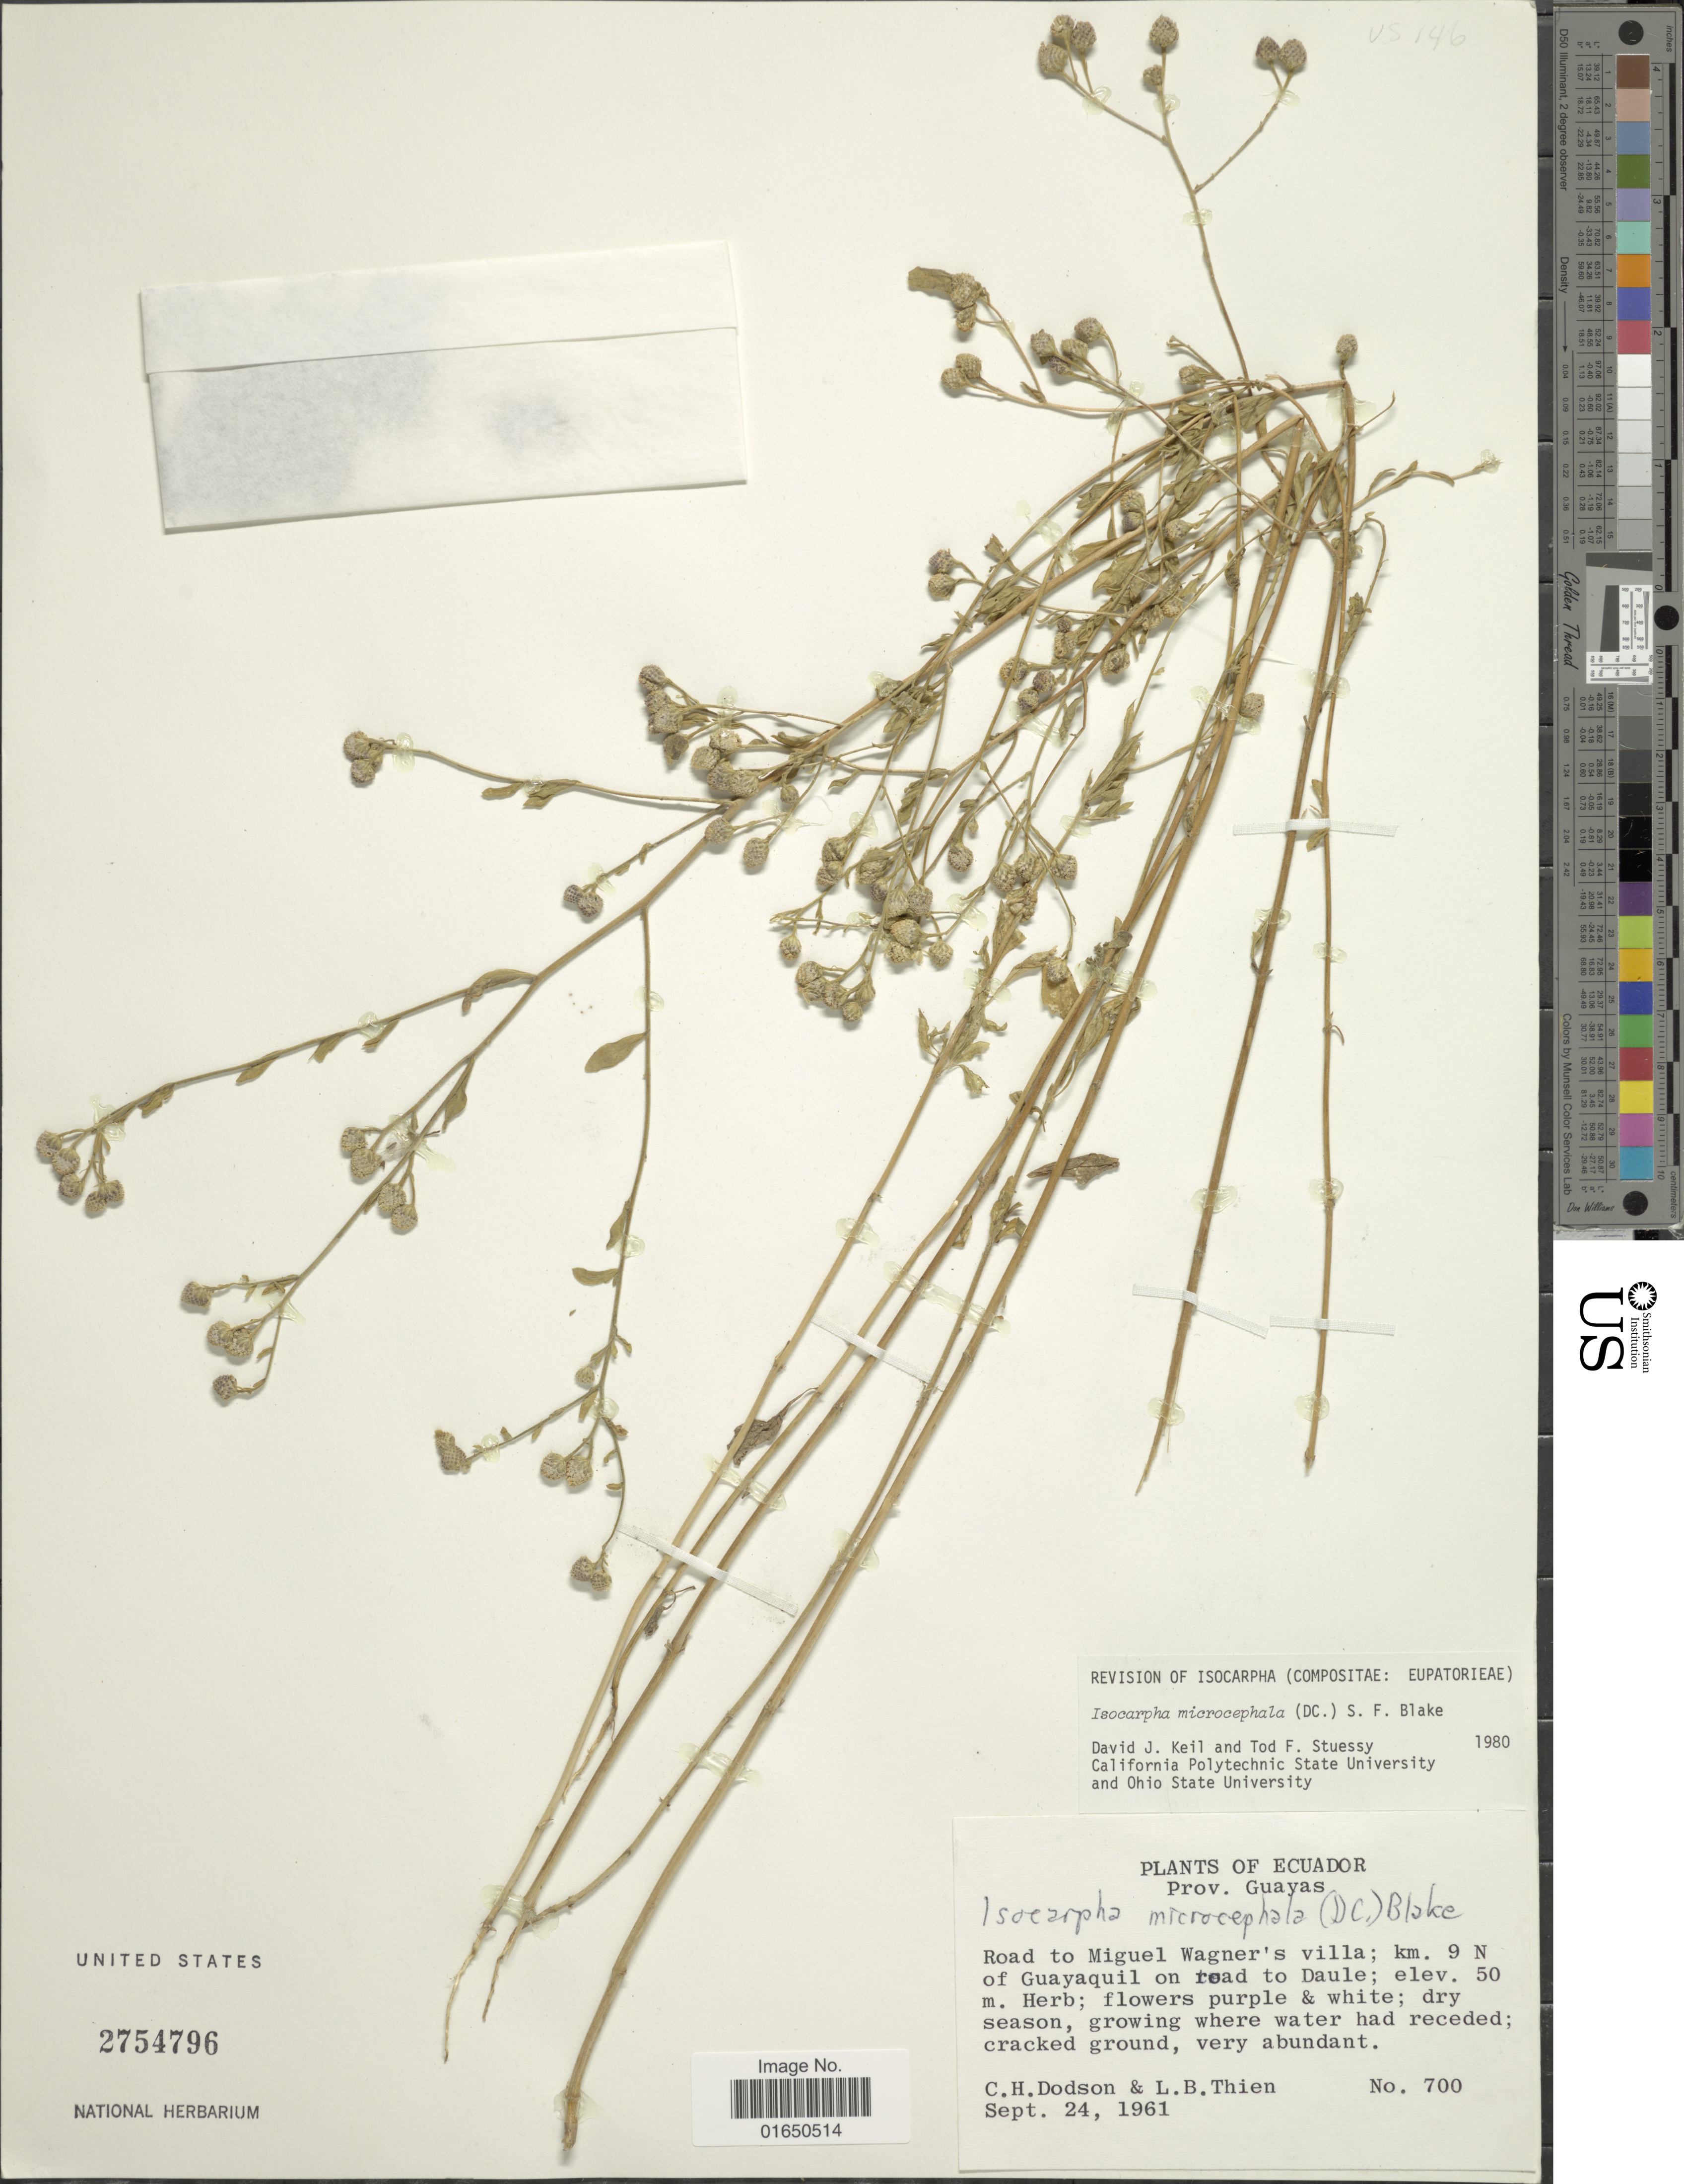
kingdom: Plantae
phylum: Tracheophyta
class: Magnoliopsida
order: Asterales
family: Asteraceae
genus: Isocarpha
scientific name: Isocarpha microcephala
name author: (DC.) S.F. Blake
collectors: C. H. Dodson & L. Thien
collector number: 700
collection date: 1961-09-24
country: Ecuador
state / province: Guayas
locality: Road to Miguel Wagner's villa; km. 9 N of Guayaquil on road to Daule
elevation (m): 50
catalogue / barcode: US 2754796